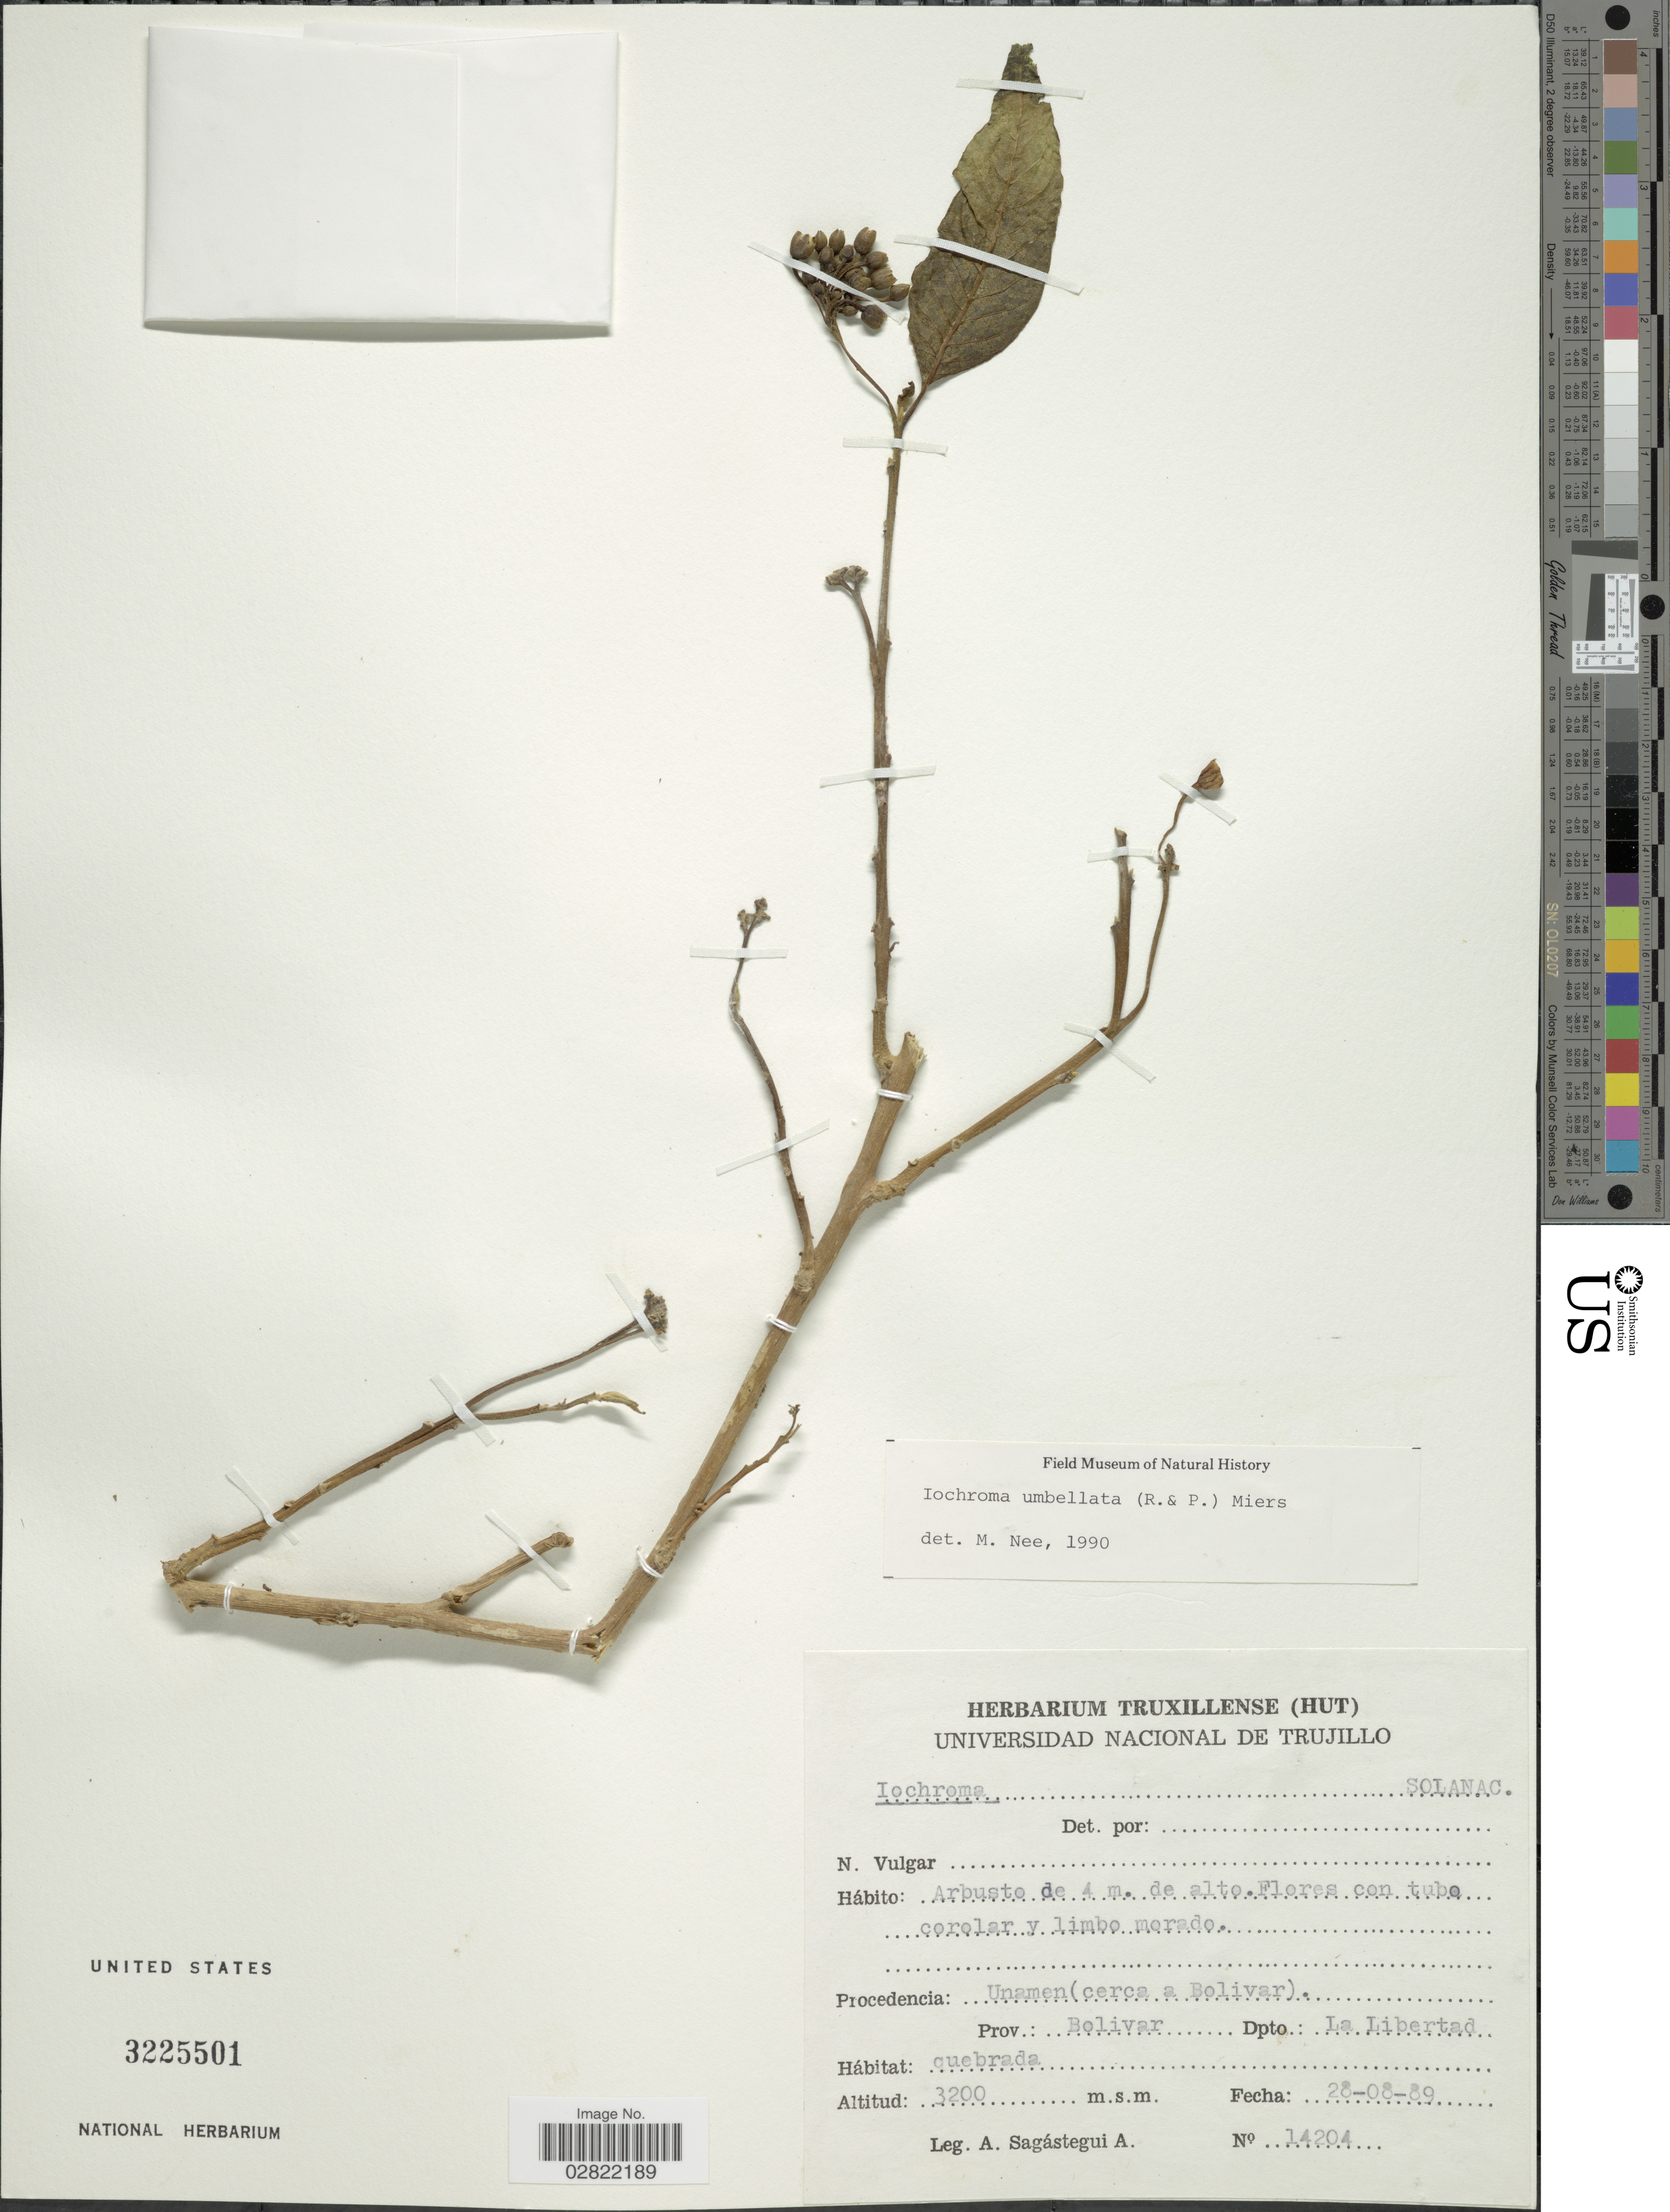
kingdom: Plantae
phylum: Tracheophyta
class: Magnoliopsida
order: Solanales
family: Solanaceae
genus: Iochroma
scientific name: Iochroma umbellatum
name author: (Ruiz & Pav.) Hunziker ex D'Arcy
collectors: A. Sagástegui A.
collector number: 14204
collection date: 1989-08-28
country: Peru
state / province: La Libertad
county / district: Bolívar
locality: Procedencia: Unamen (cerca a Bolivar)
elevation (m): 3200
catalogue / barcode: US 3225501